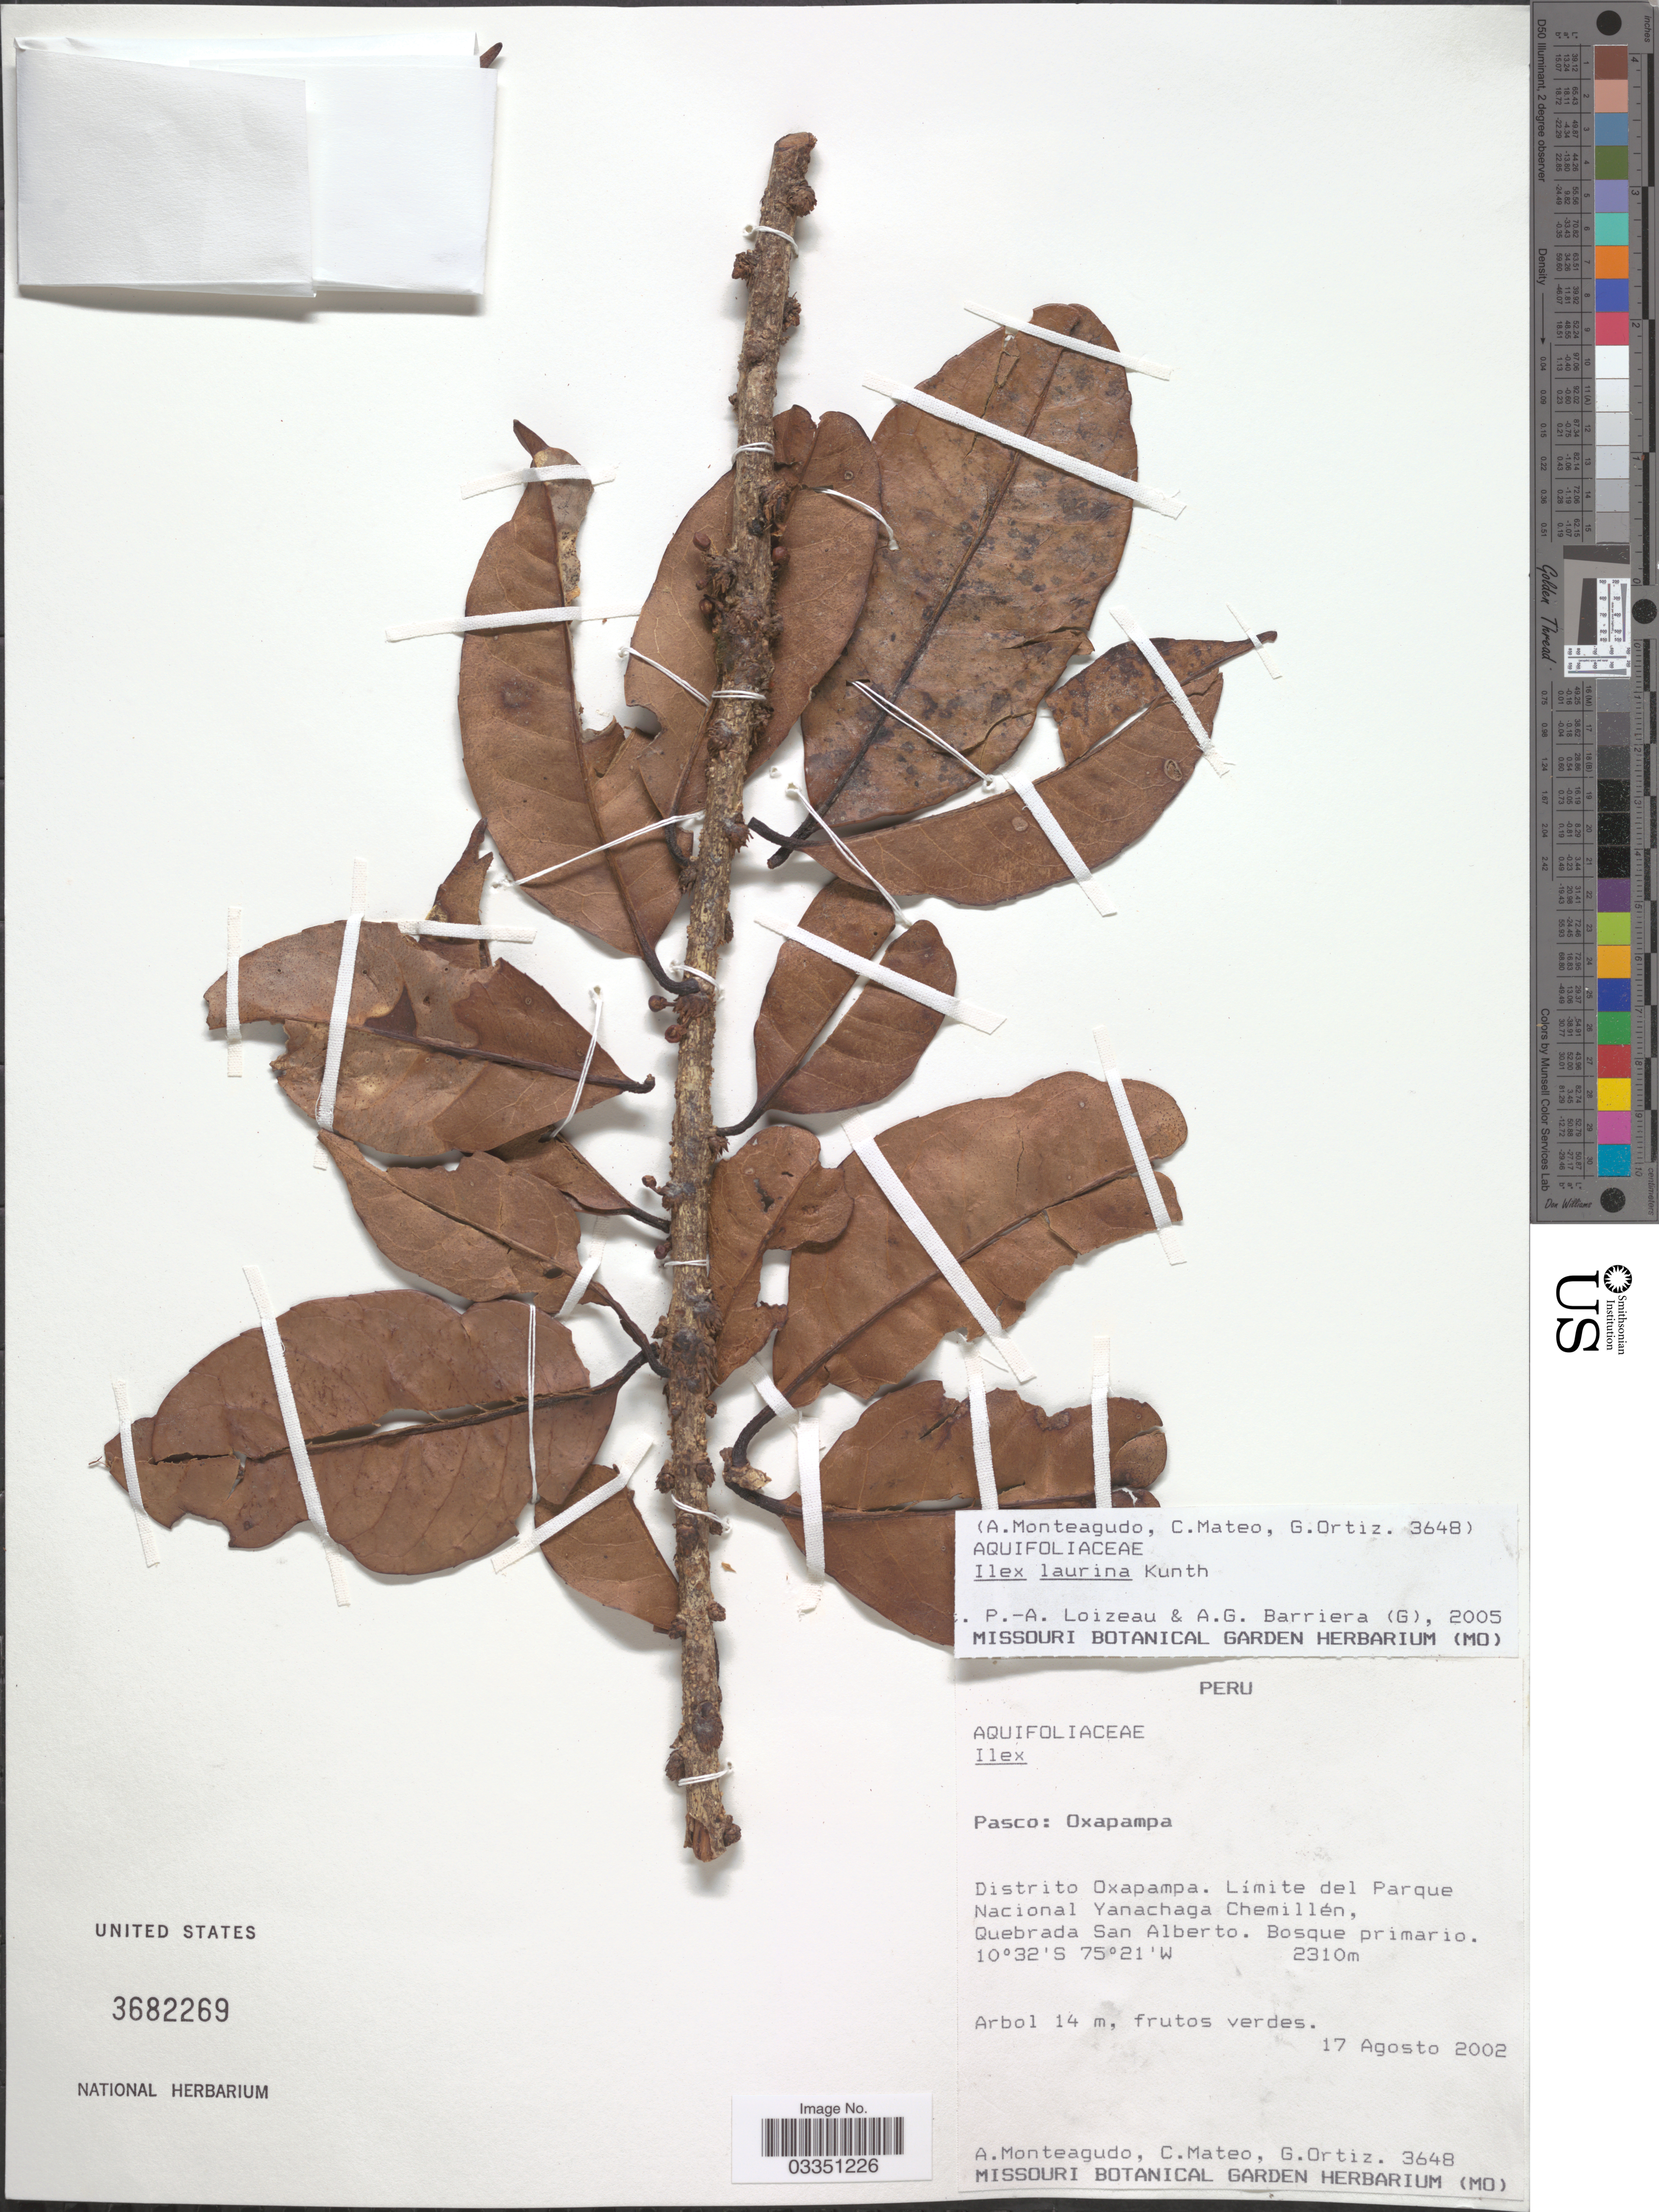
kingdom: Plantae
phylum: Tracheophyta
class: Magnoliopsida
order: Aquifoliales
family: Aquifoliaceae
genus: Ilex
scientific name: Ilex laurina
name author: Kunth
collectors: A. Monteagudo, C. Mateo & G. Ortiz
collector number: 3648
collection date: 2002-08-17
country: Peru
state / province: Pasco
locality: Oxapampa. Distrito Oxapampa. Límite del Parque Nacional Yanachaga Chemillén, Quebrada San Alberto.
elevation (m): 2310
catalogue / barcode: US 3682269